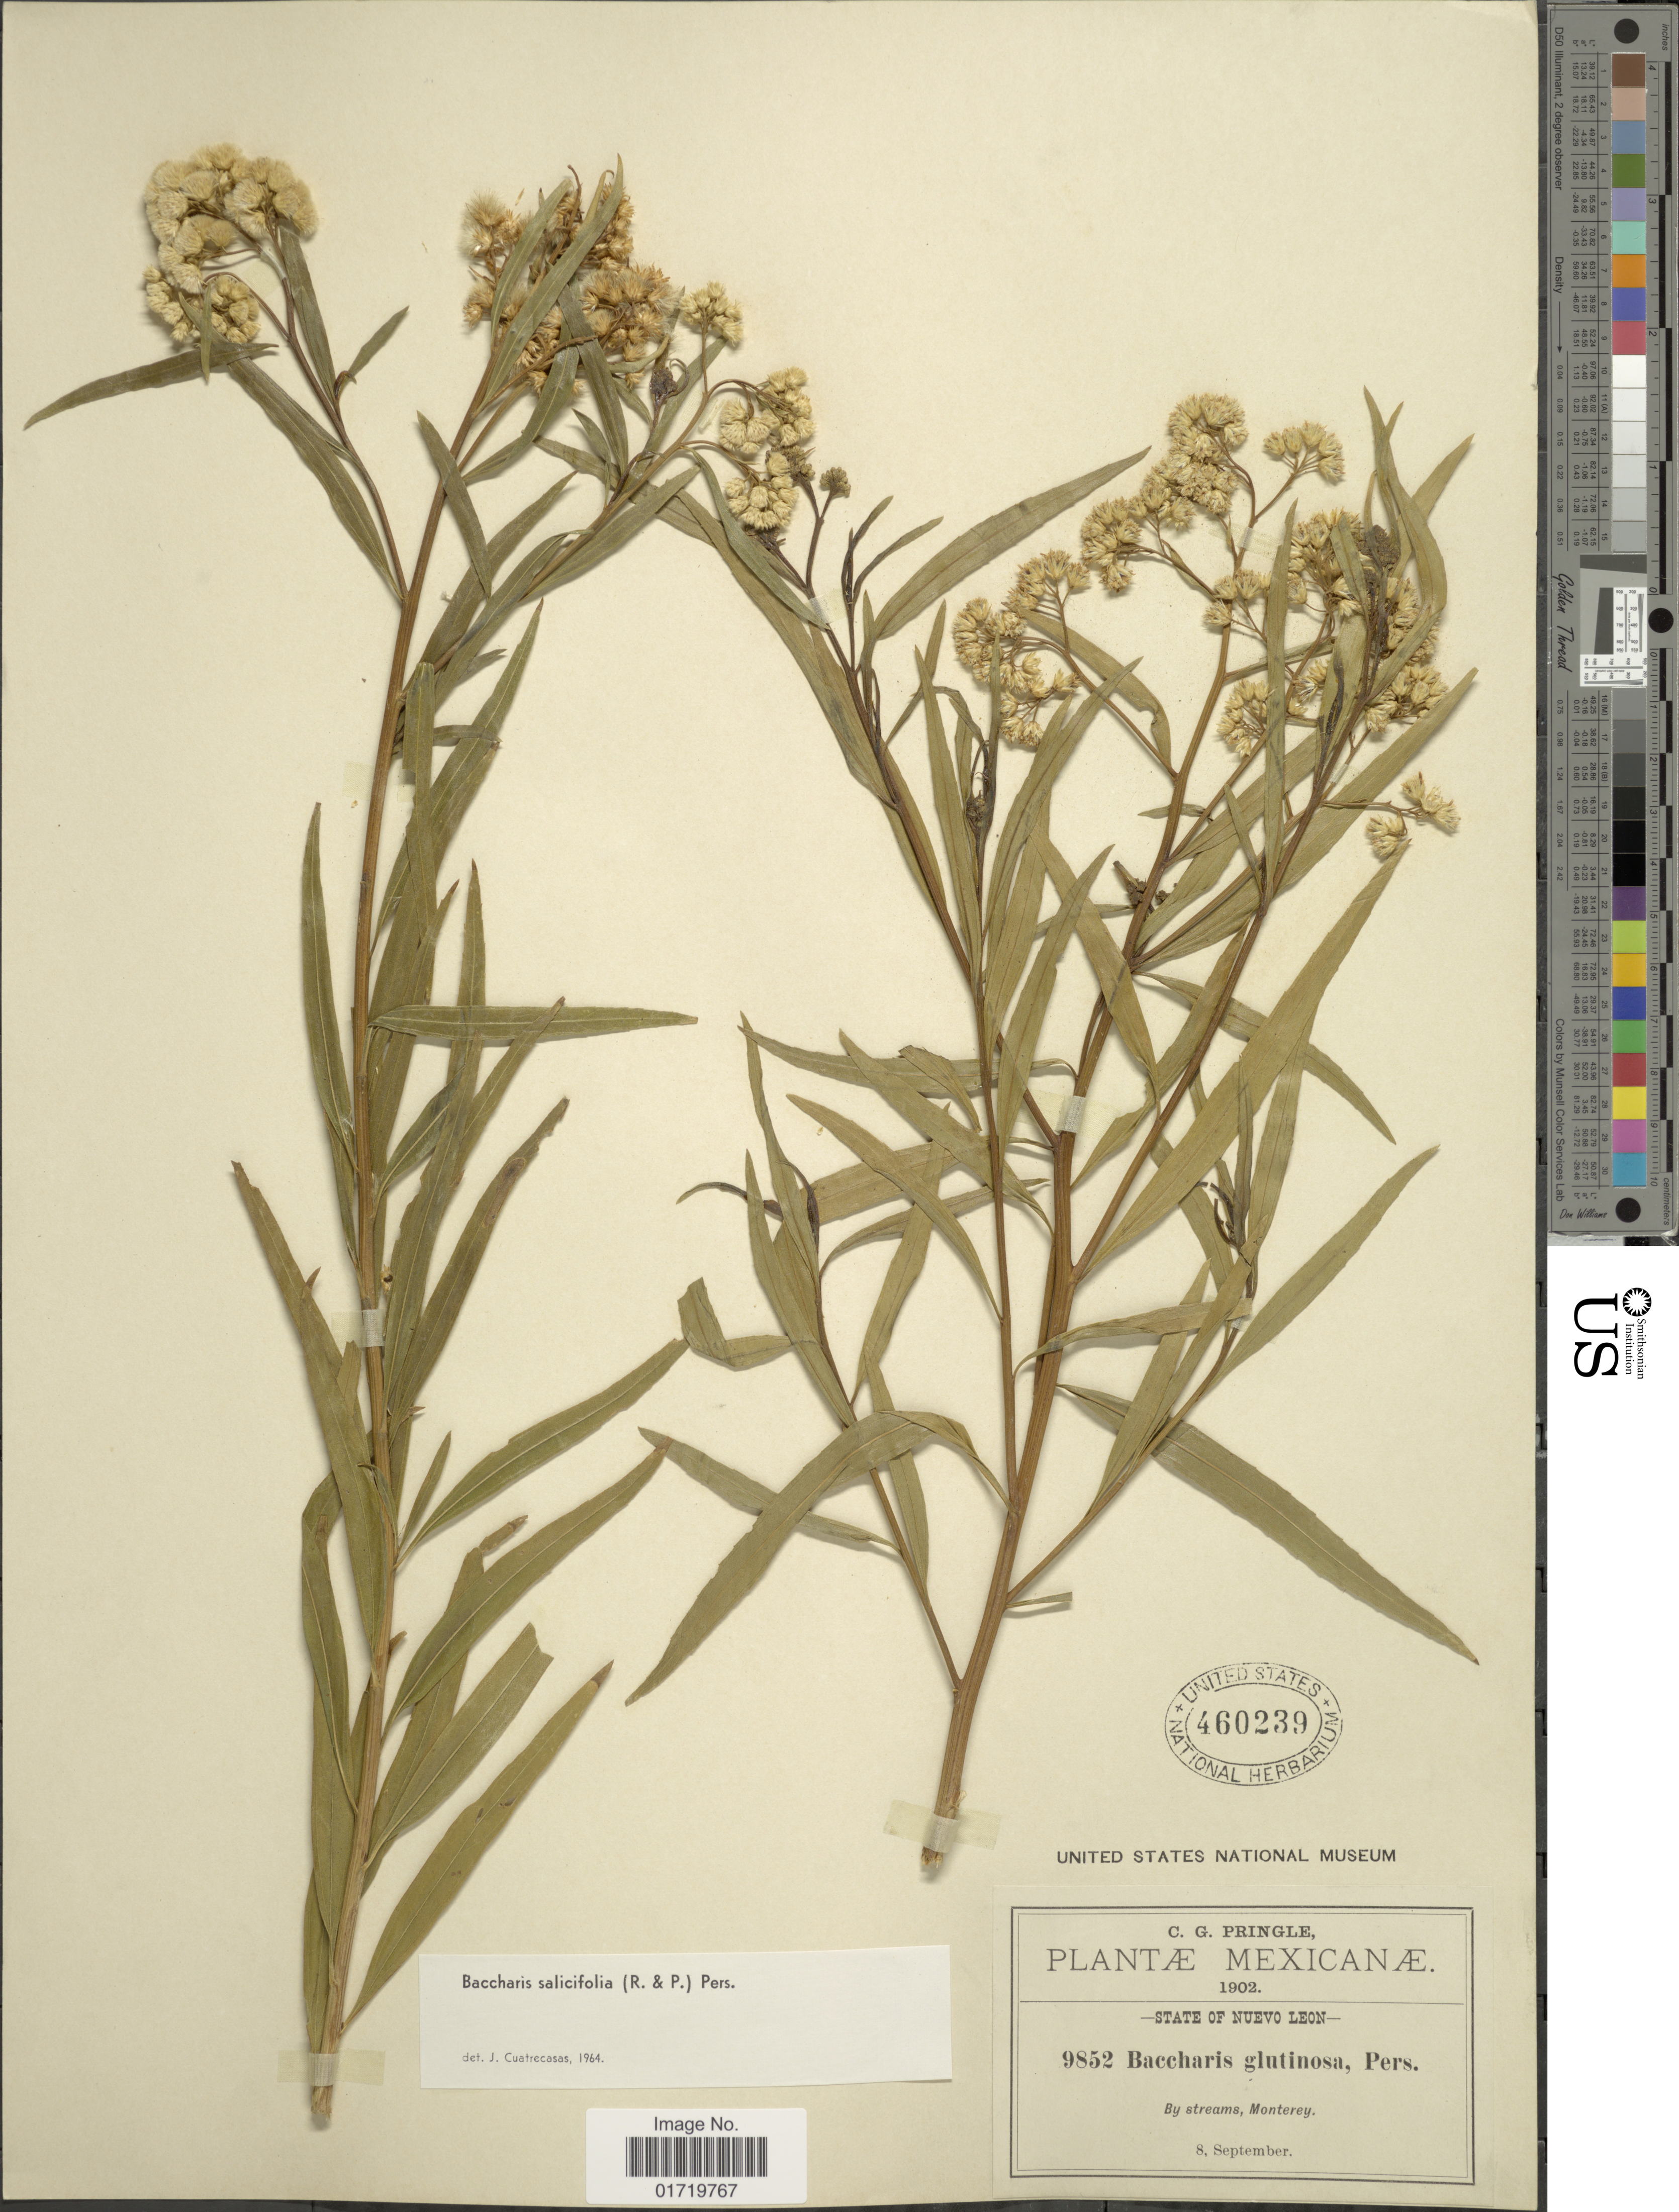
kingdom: Plantae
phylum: Tracheophyta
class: Magnoliopsida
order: Asterales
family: Asteraceae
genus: Baccharis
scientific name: Baccharis salicifolia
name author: (Ruiz & Pav.) Pers.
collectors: C. G. Pringle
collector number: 9852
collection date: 1902-09-08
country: Mexico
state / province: Nuevo León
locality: State of Nuevo Leon, By stream, Monterey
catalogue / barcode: US 460239